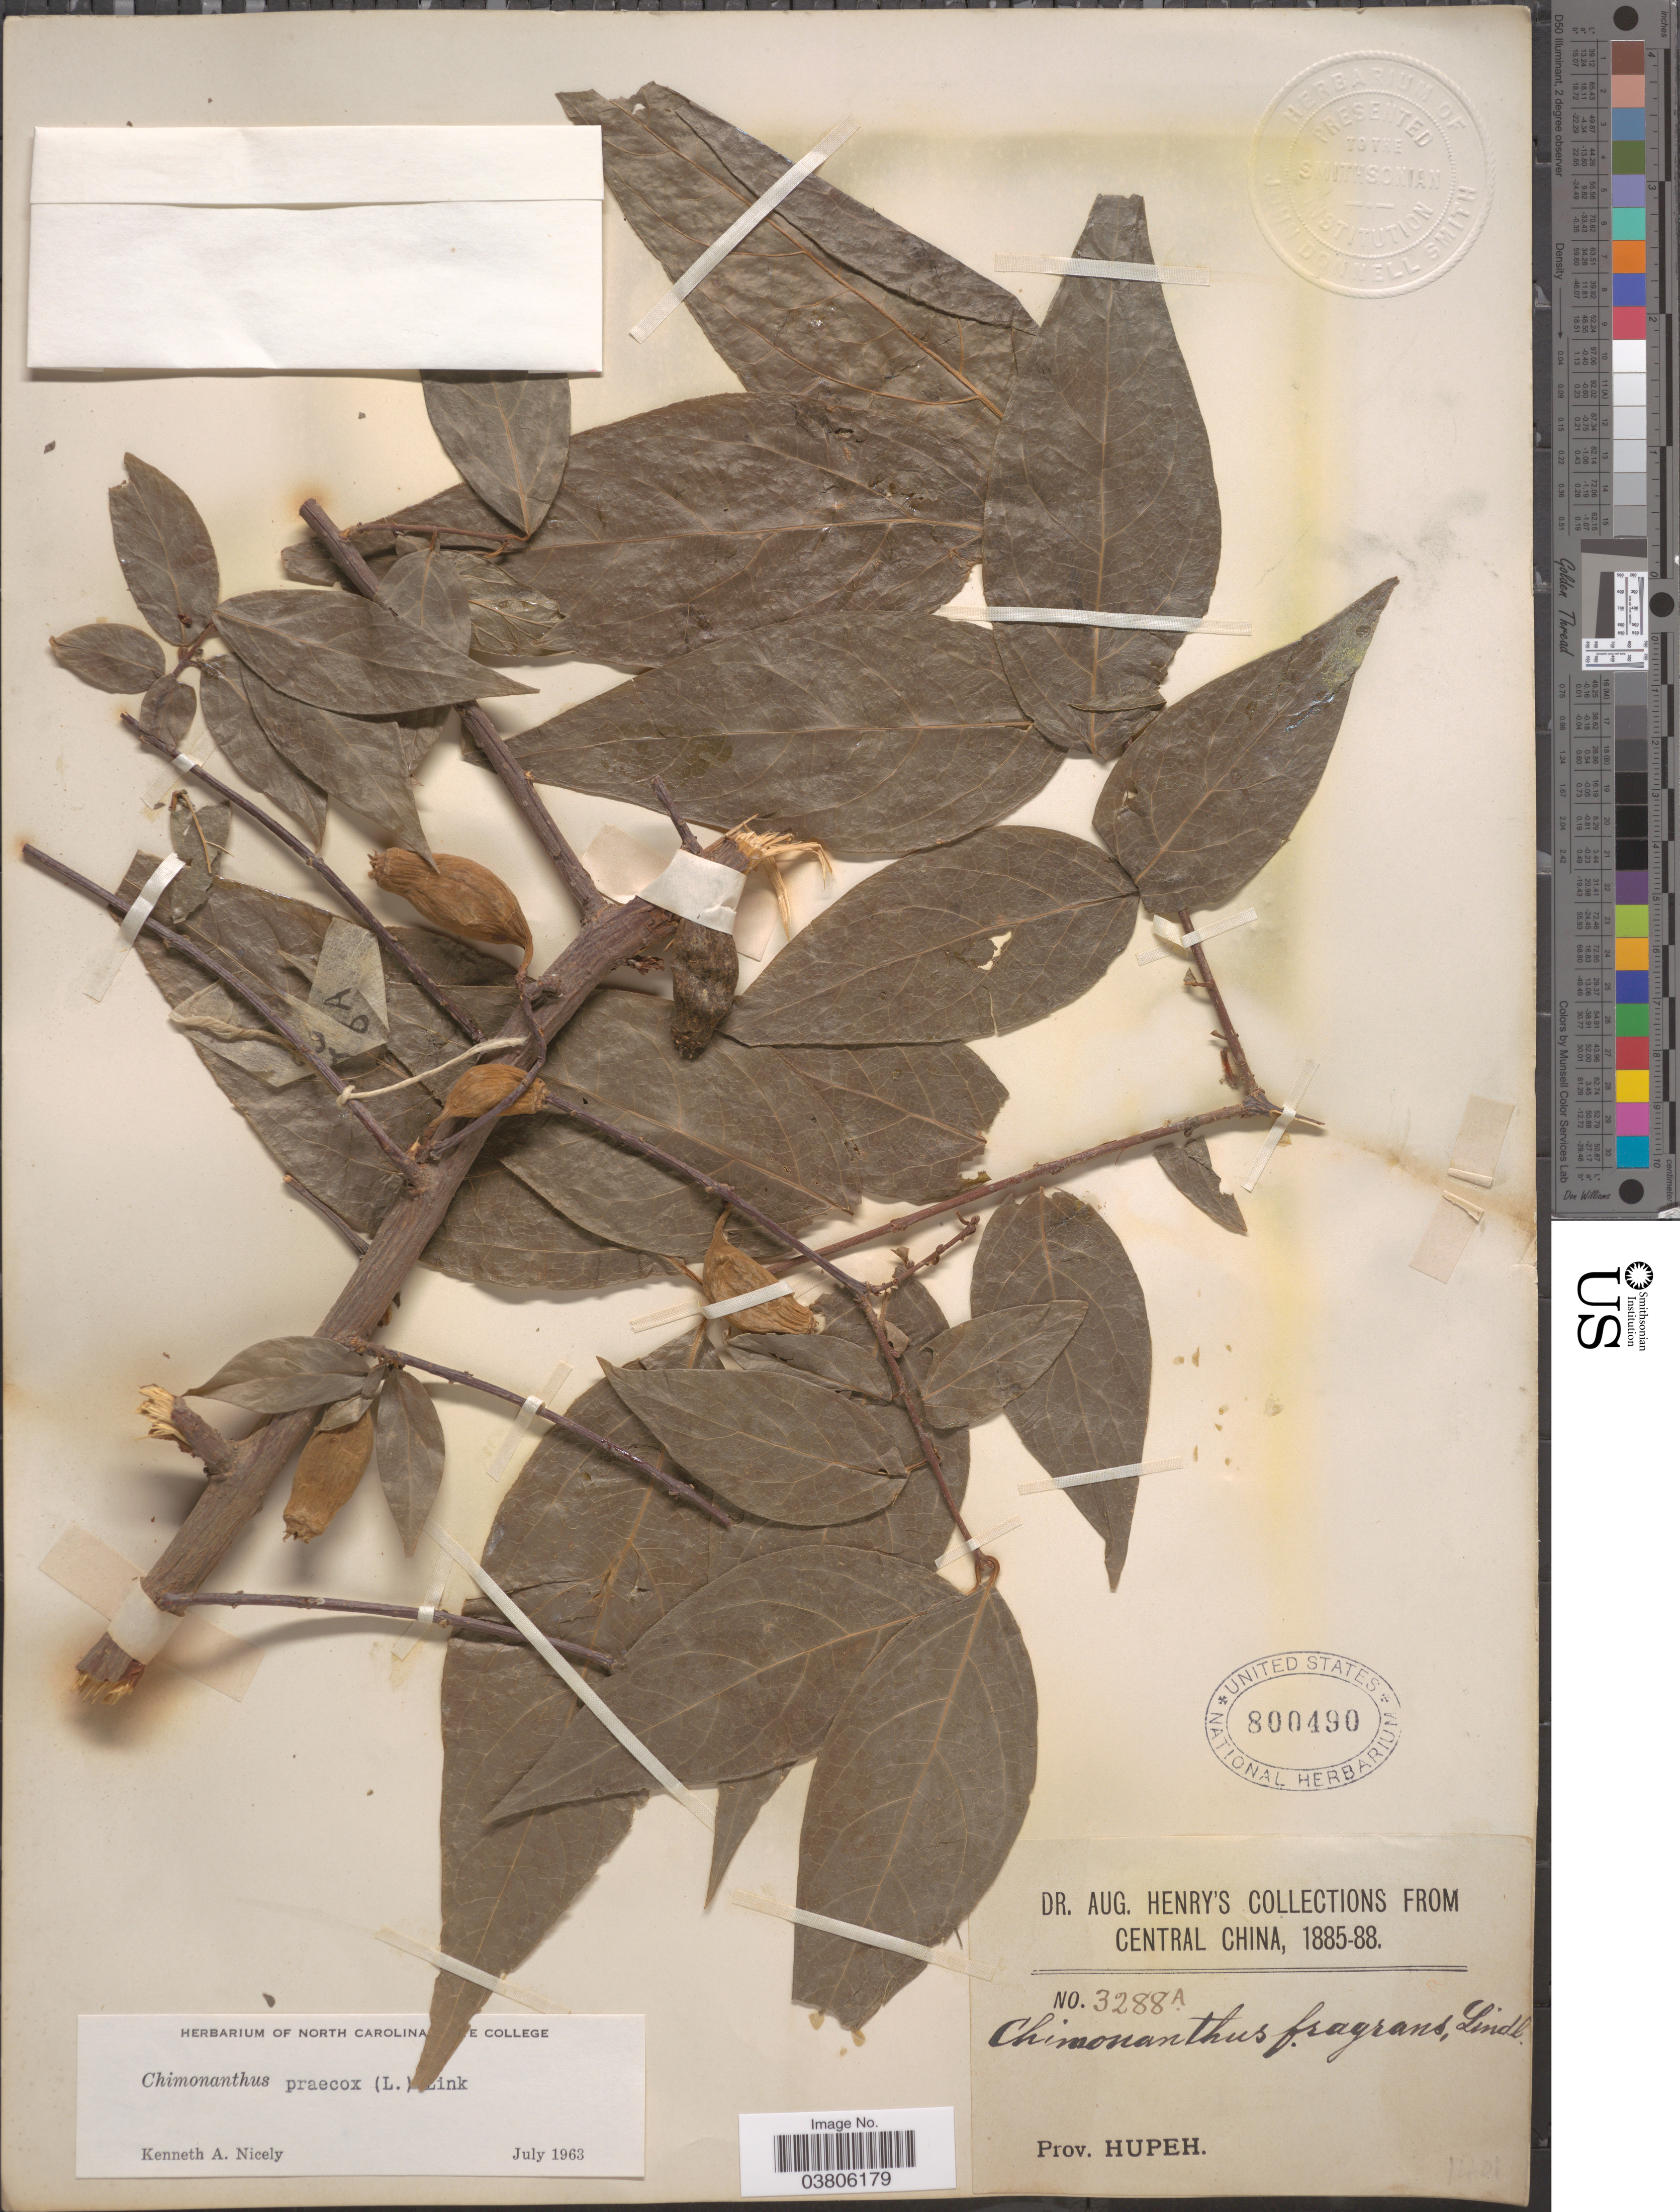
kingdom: Plantae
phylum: Tracheophyta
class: Magnoliopsida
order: Laurales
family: Calycanthaceae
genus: Chimonanthus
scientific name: Chimonanthus praecox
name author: (L.) Link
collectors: A. Henry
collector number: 3288 A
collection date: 1885/1888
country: China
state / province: Hubei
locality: Central China. Prov. Hupeh.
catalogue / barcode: US 800490